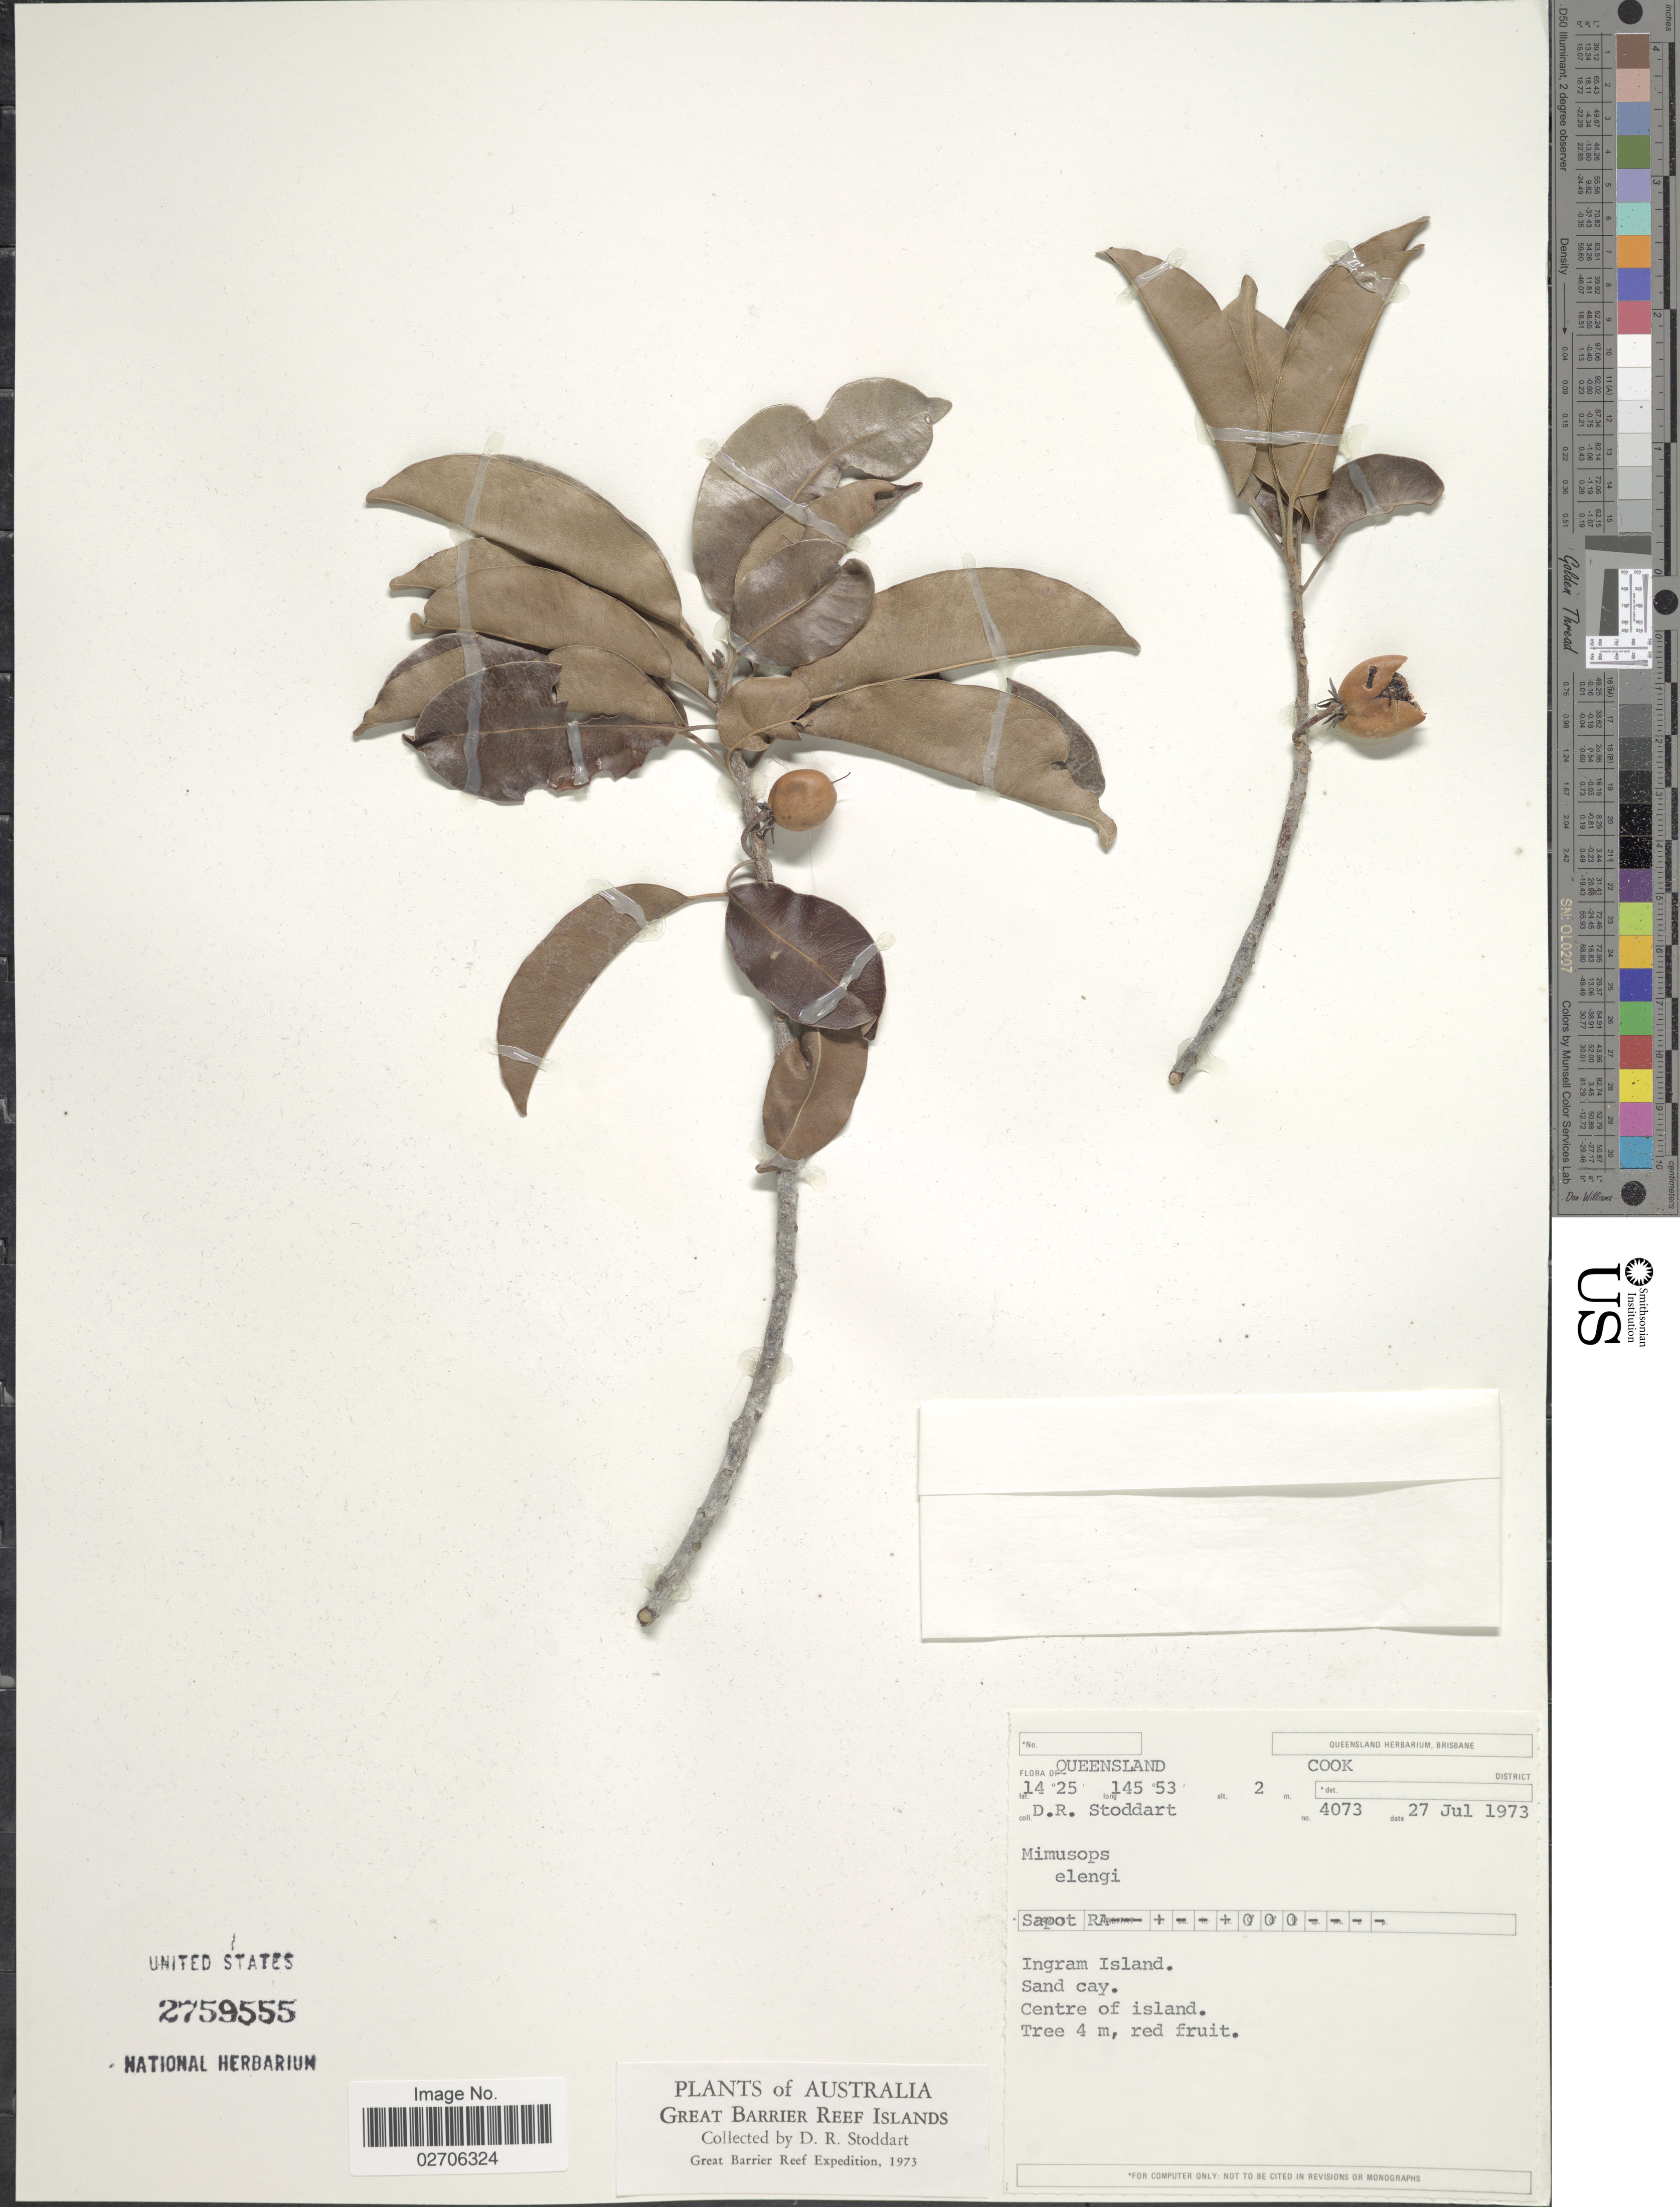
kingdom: Plantae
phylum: Tracheophyta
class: Magnoliopsida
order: Ericales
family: Sapotaceae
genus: Mimusops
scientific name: Mimusops djave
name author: Engl.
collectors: D. R. Stoddart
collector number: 4073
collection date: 1973-07-27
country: Australia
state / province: Queensland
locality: Cook District. Ingram Island. Sand cay. Centre of island. Great Barrier Reef Islands.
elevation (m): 2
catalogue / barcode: US 2759555